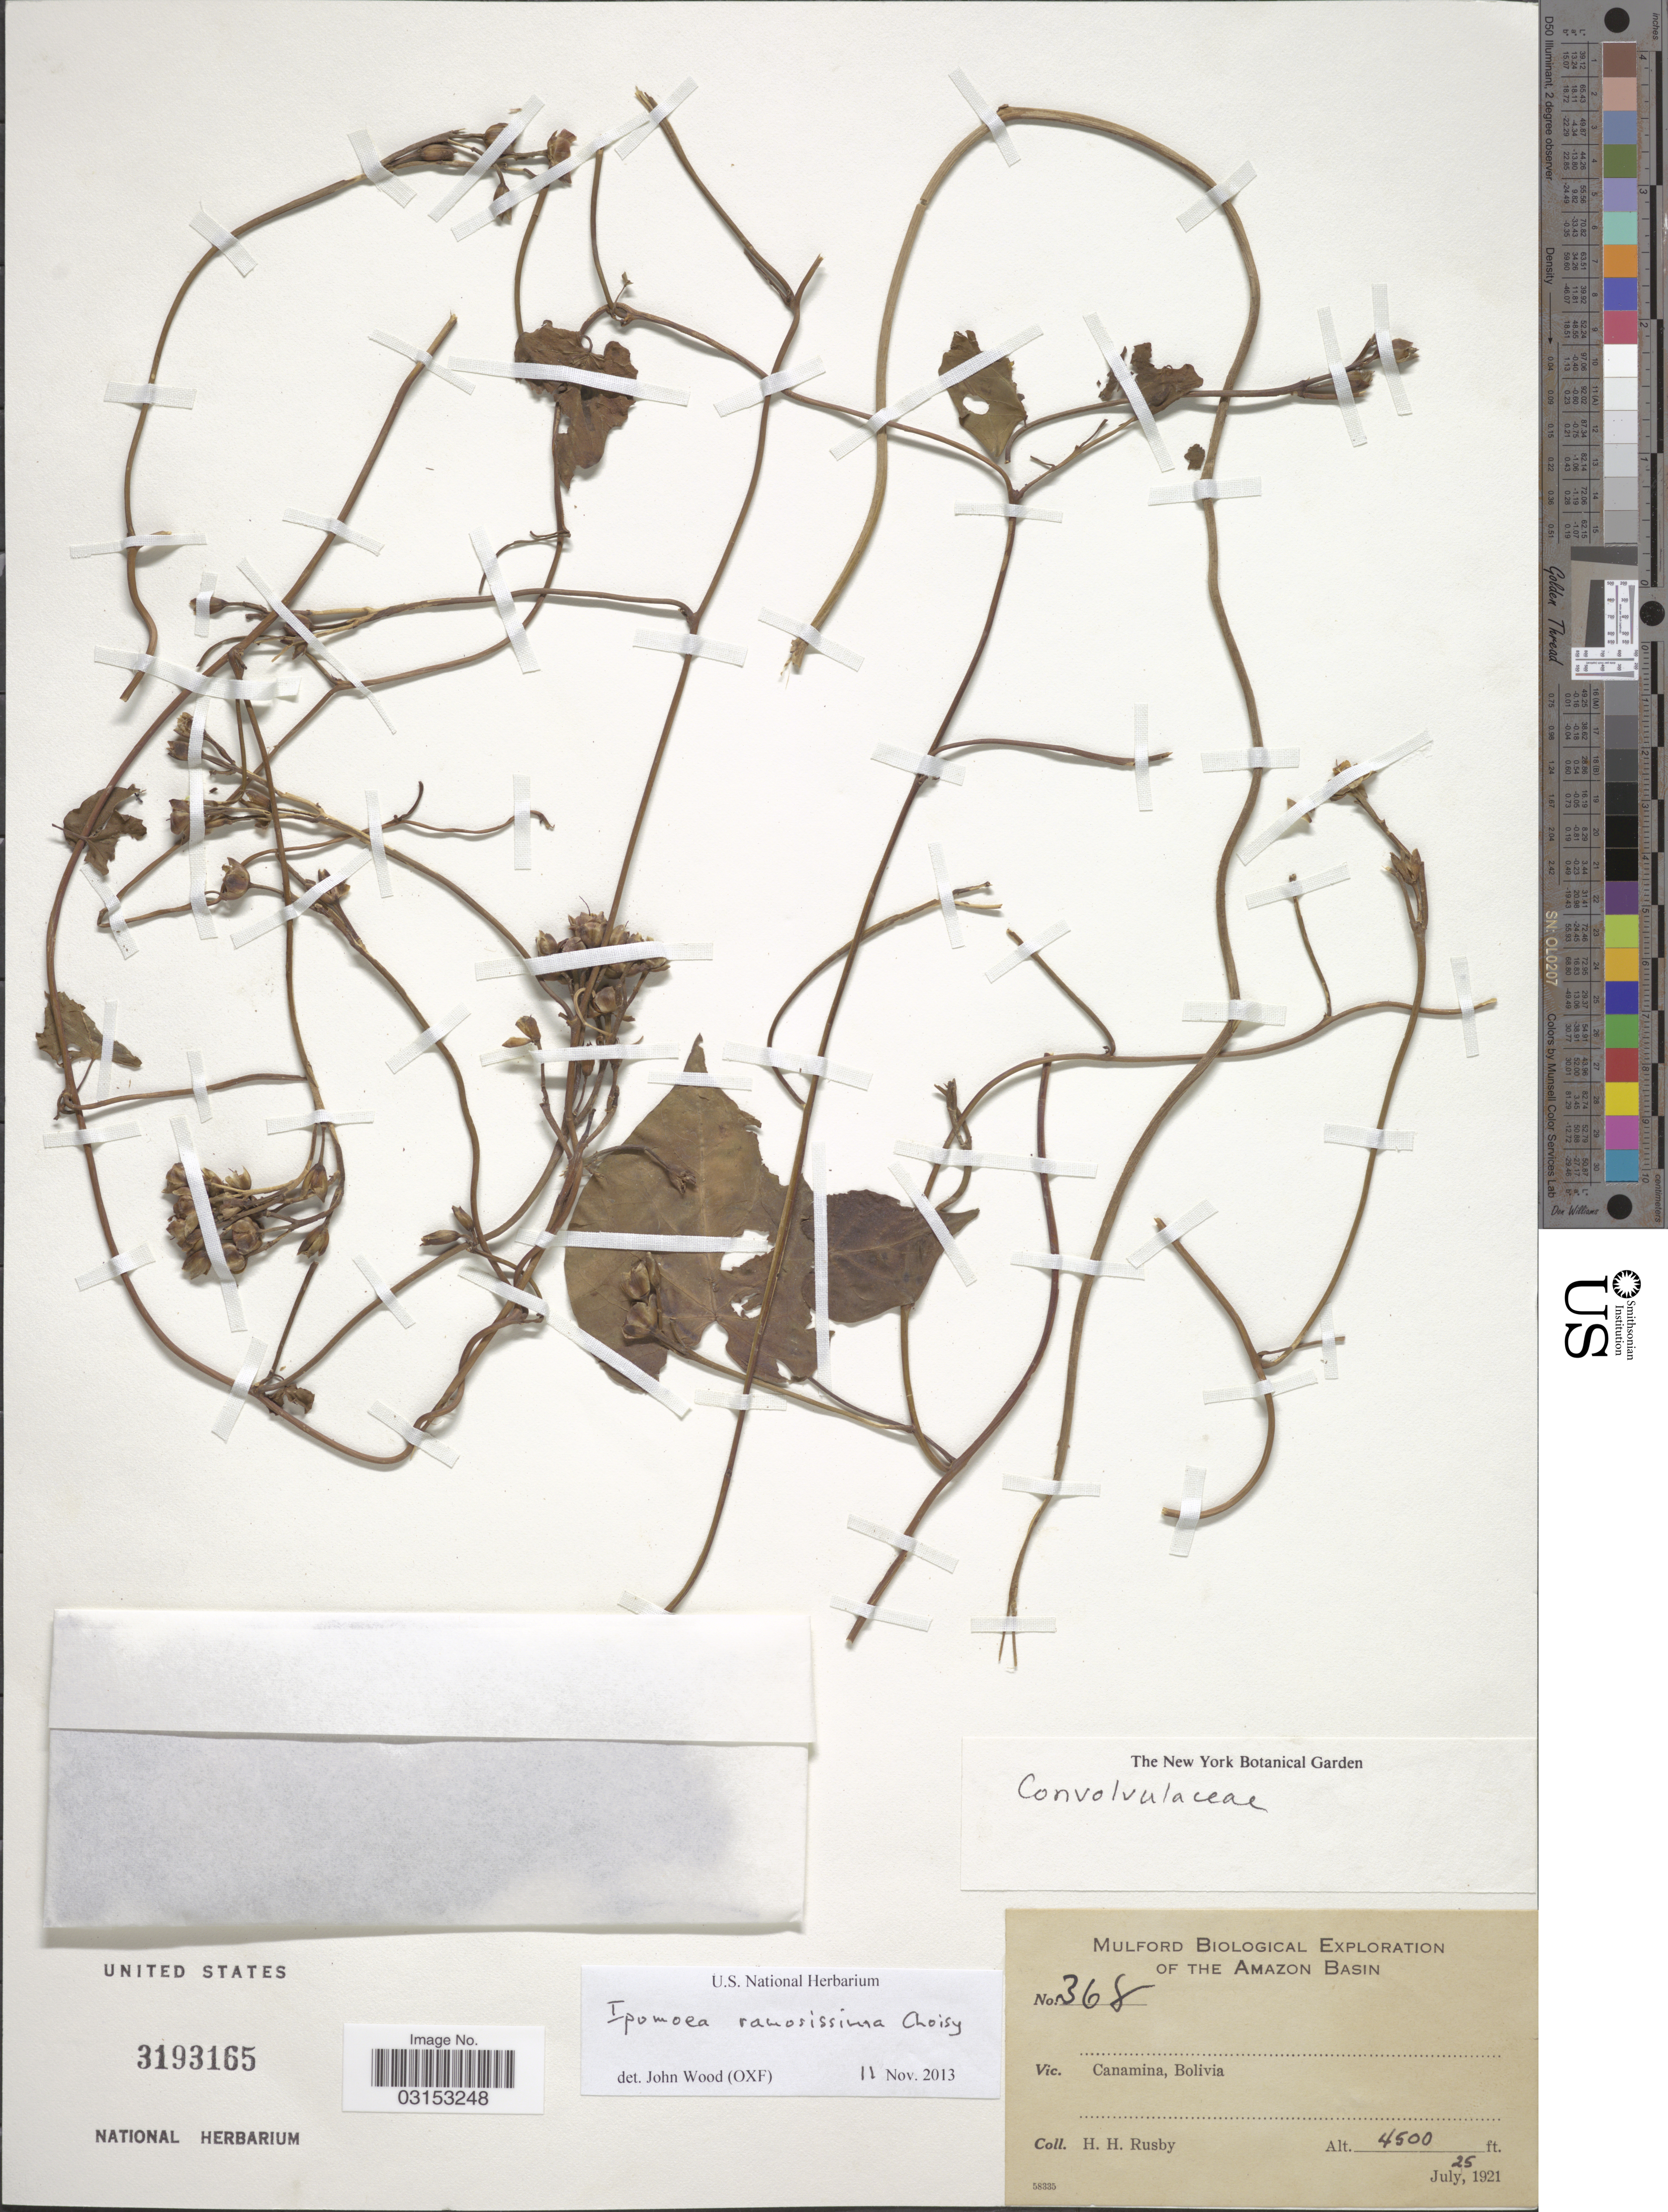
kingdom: Plantae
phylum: Tracheophyta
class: Magnoliopsida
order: Solanales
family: Convolvulaceae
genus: Ipomoea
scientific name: Ipomoea ramosissima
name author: (Poir.) Choisy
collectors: H. H. Rusby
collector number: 368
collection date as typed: July 25, 1921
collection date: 1921-07-25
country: Bolivia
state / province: La Paz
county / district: Inquisivi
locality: Cañamina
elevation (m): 1372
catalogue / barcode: US 3193165